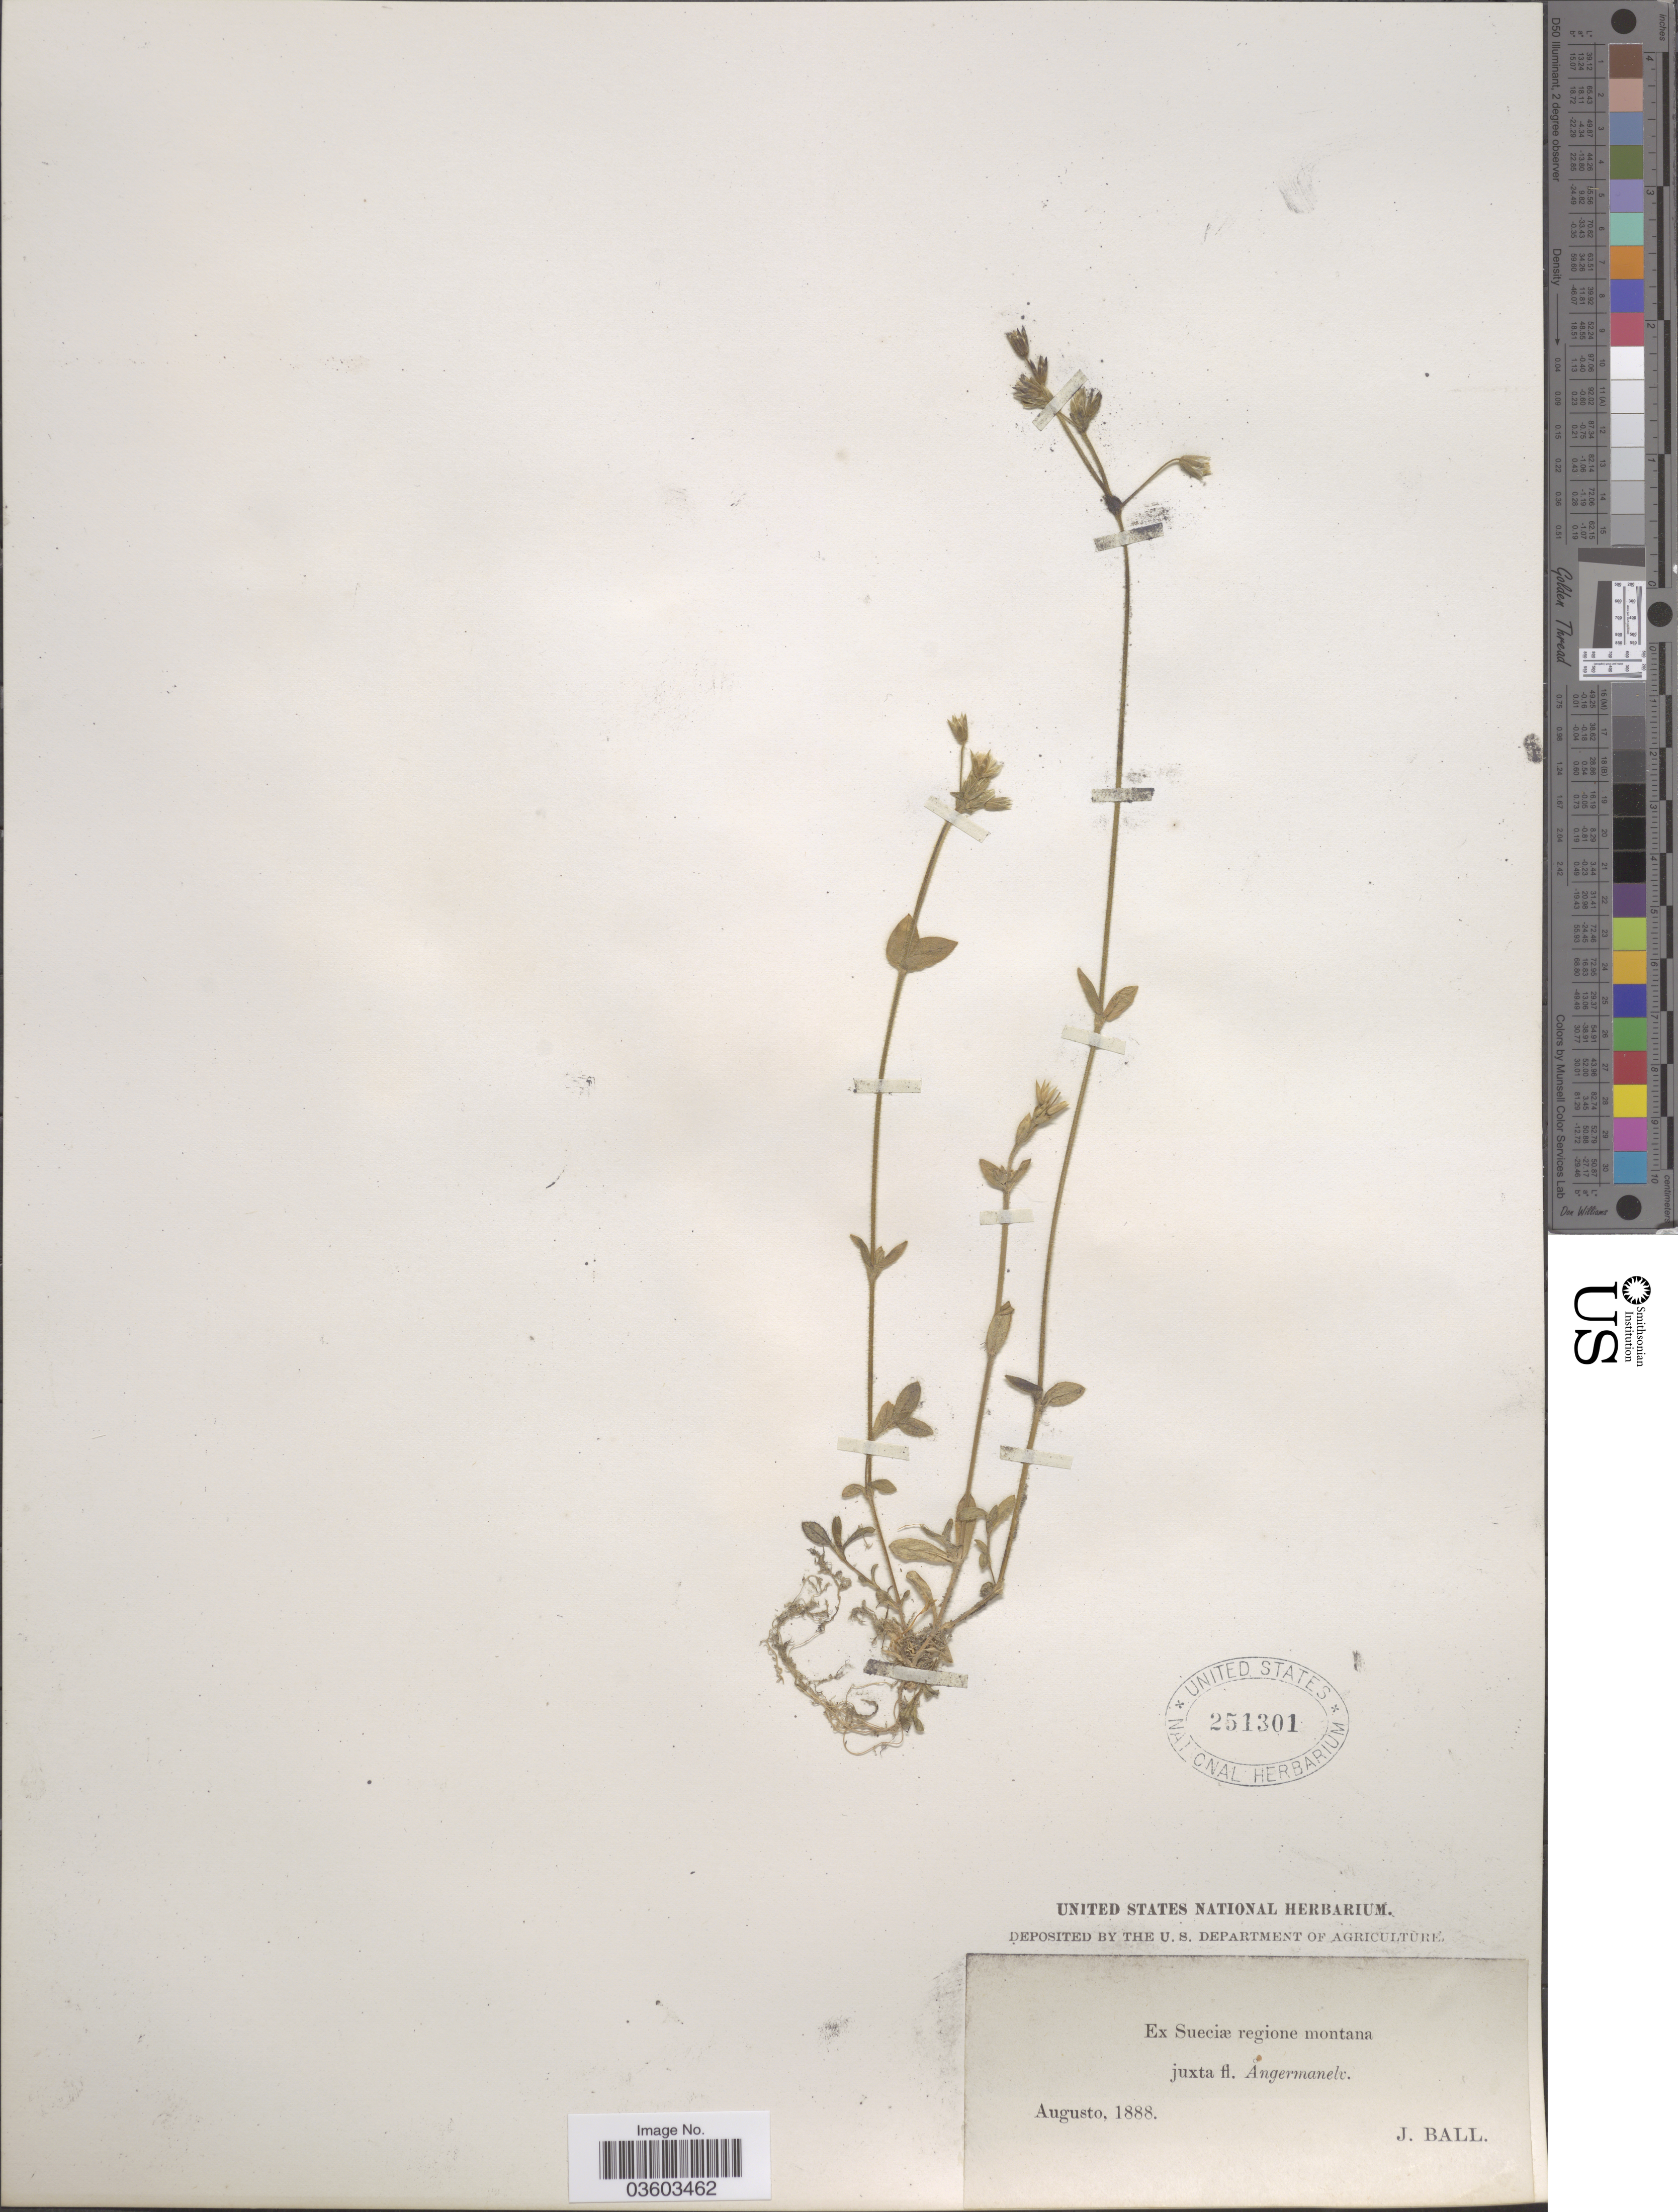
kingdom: Plantae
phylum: Tracheophyta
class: Magnoliopsida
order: Caryophyllales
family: Caryophyllaceae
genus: Cerastium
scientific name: Cerastium sp.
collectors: J. Ball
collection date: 1888-08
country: Sweden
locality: Ex Sueciæ regione montana juxta fl. Angermanelv.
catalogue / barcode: US 251301